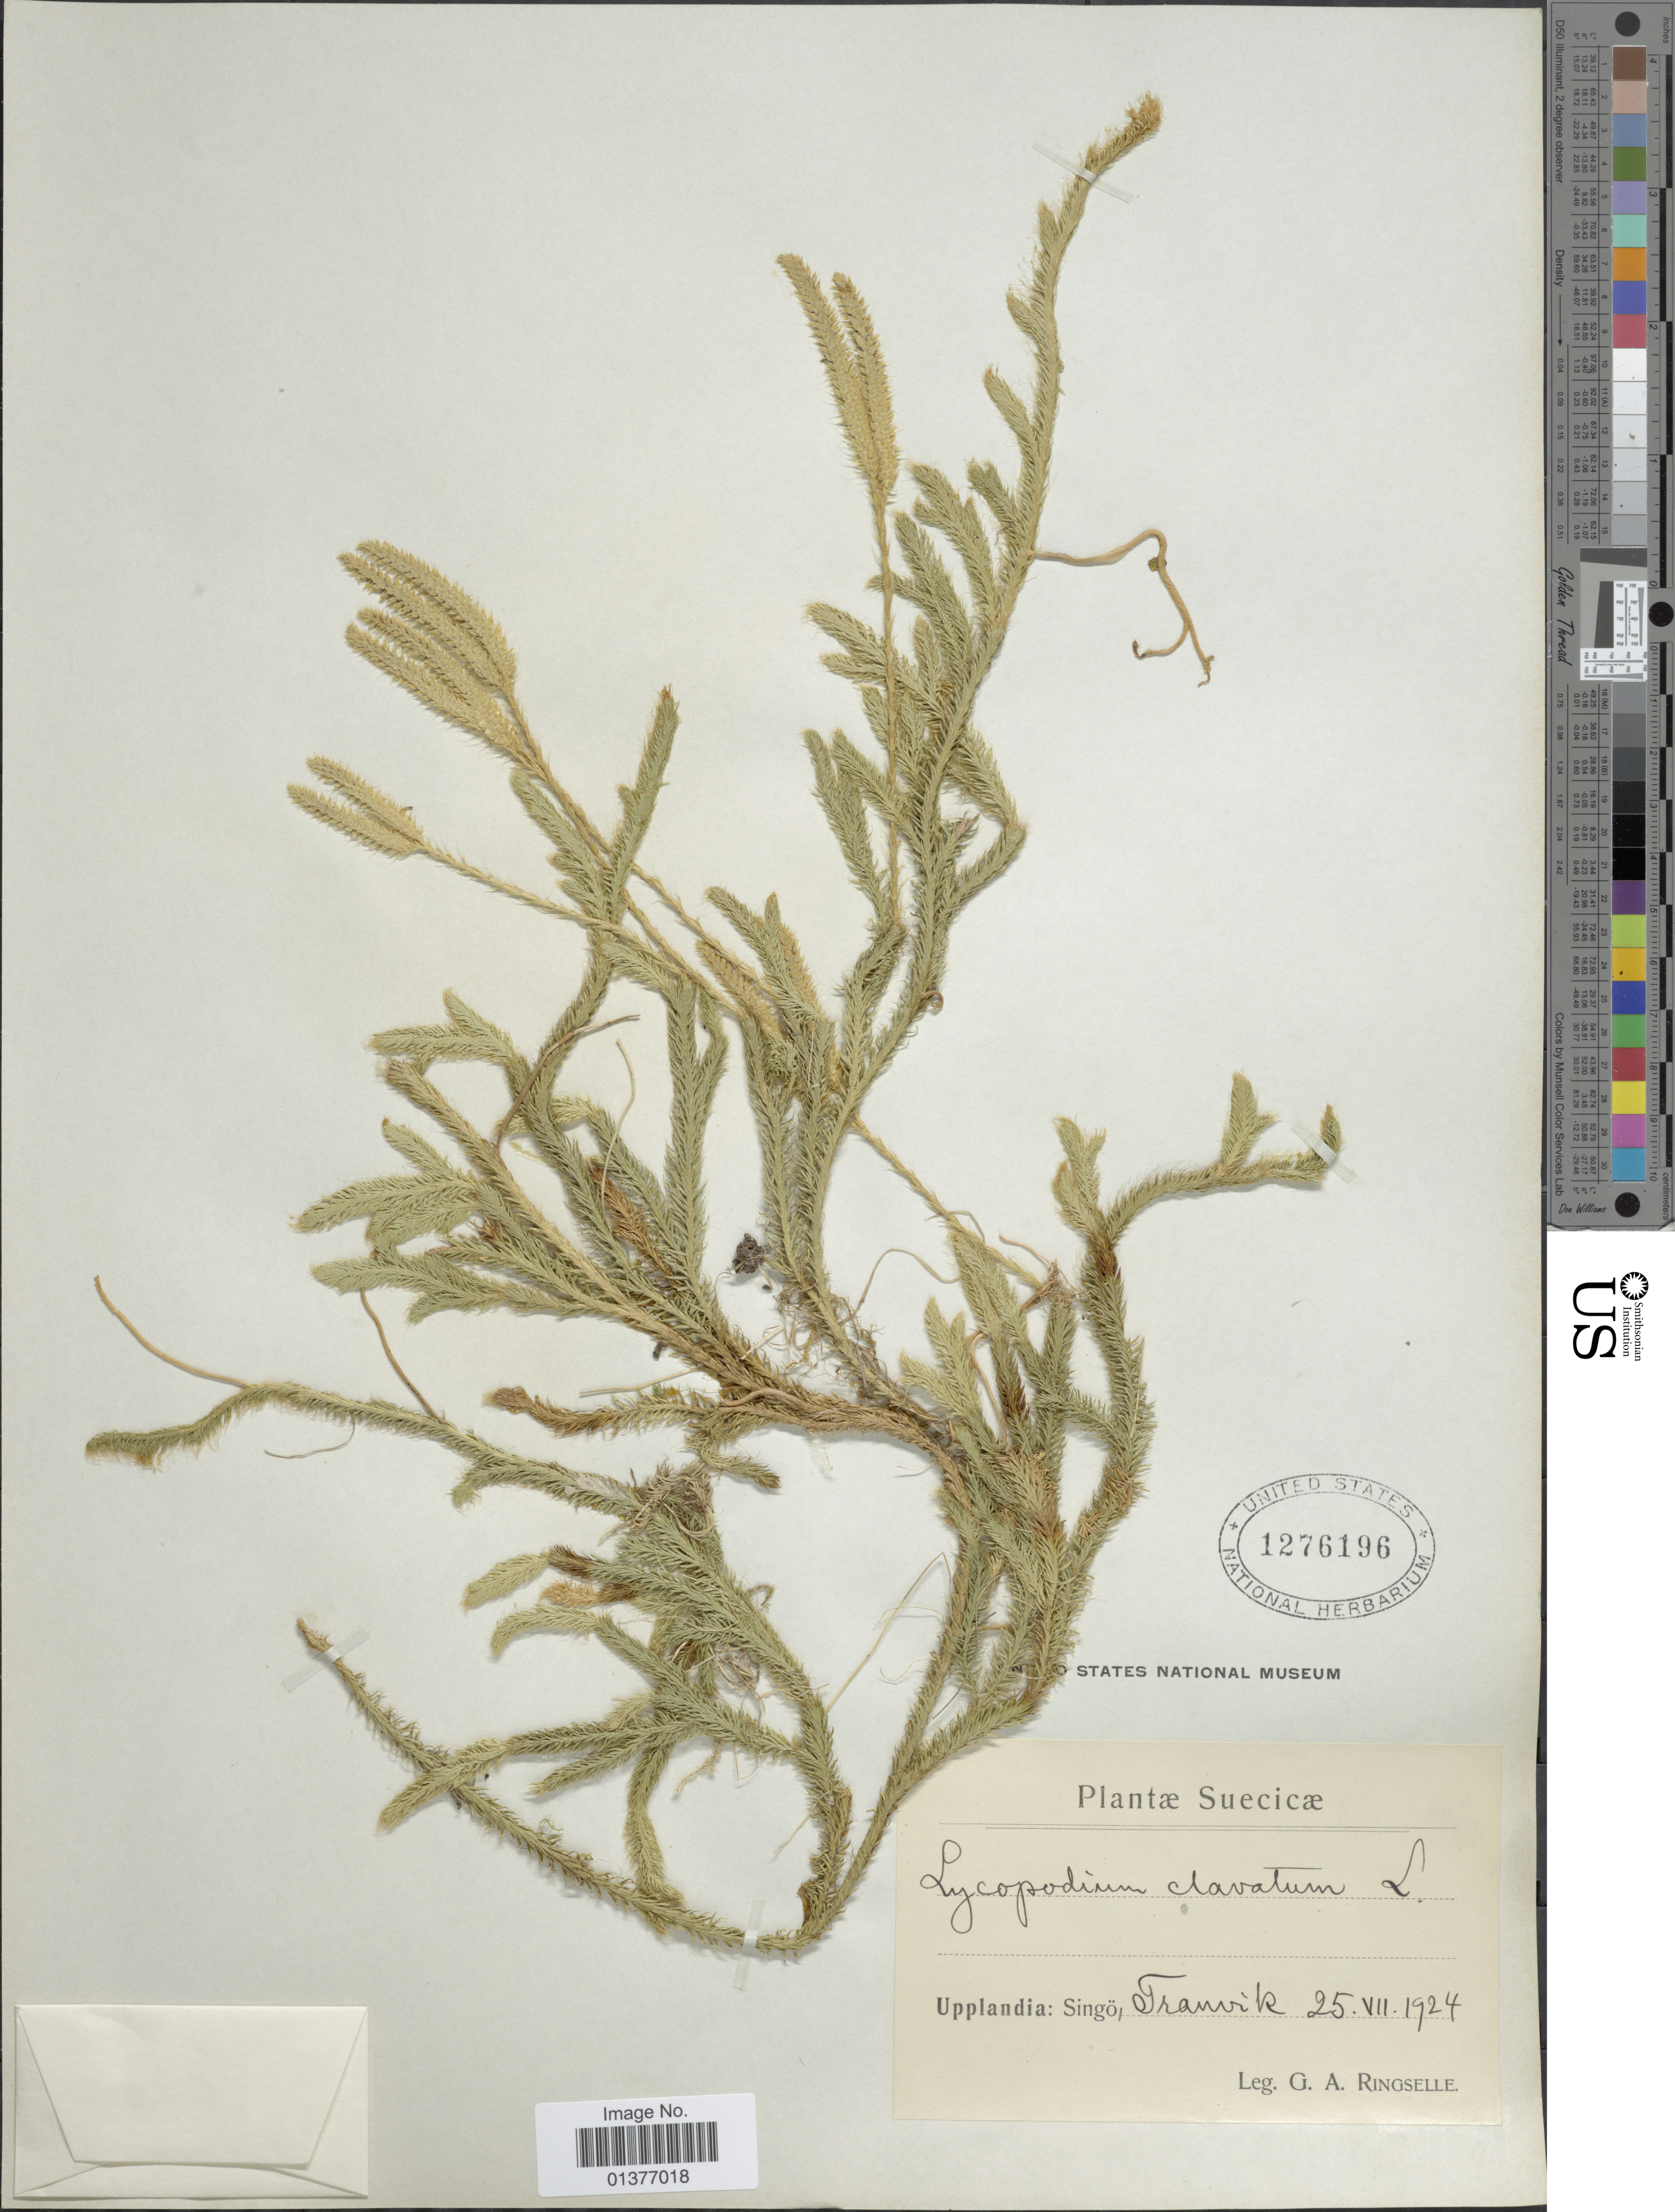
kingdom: Plantae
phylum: Tracheophyta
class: Lycopodiopsida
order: Lycopodiales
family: Lycopodiaceae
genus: Lycopodium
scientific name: Lycopodium clavatum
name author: L.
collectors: G. Ringselle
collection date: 1924-07-25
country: Sweden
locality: Upplandia: Singö, Tranvik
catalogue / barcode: US 1276196